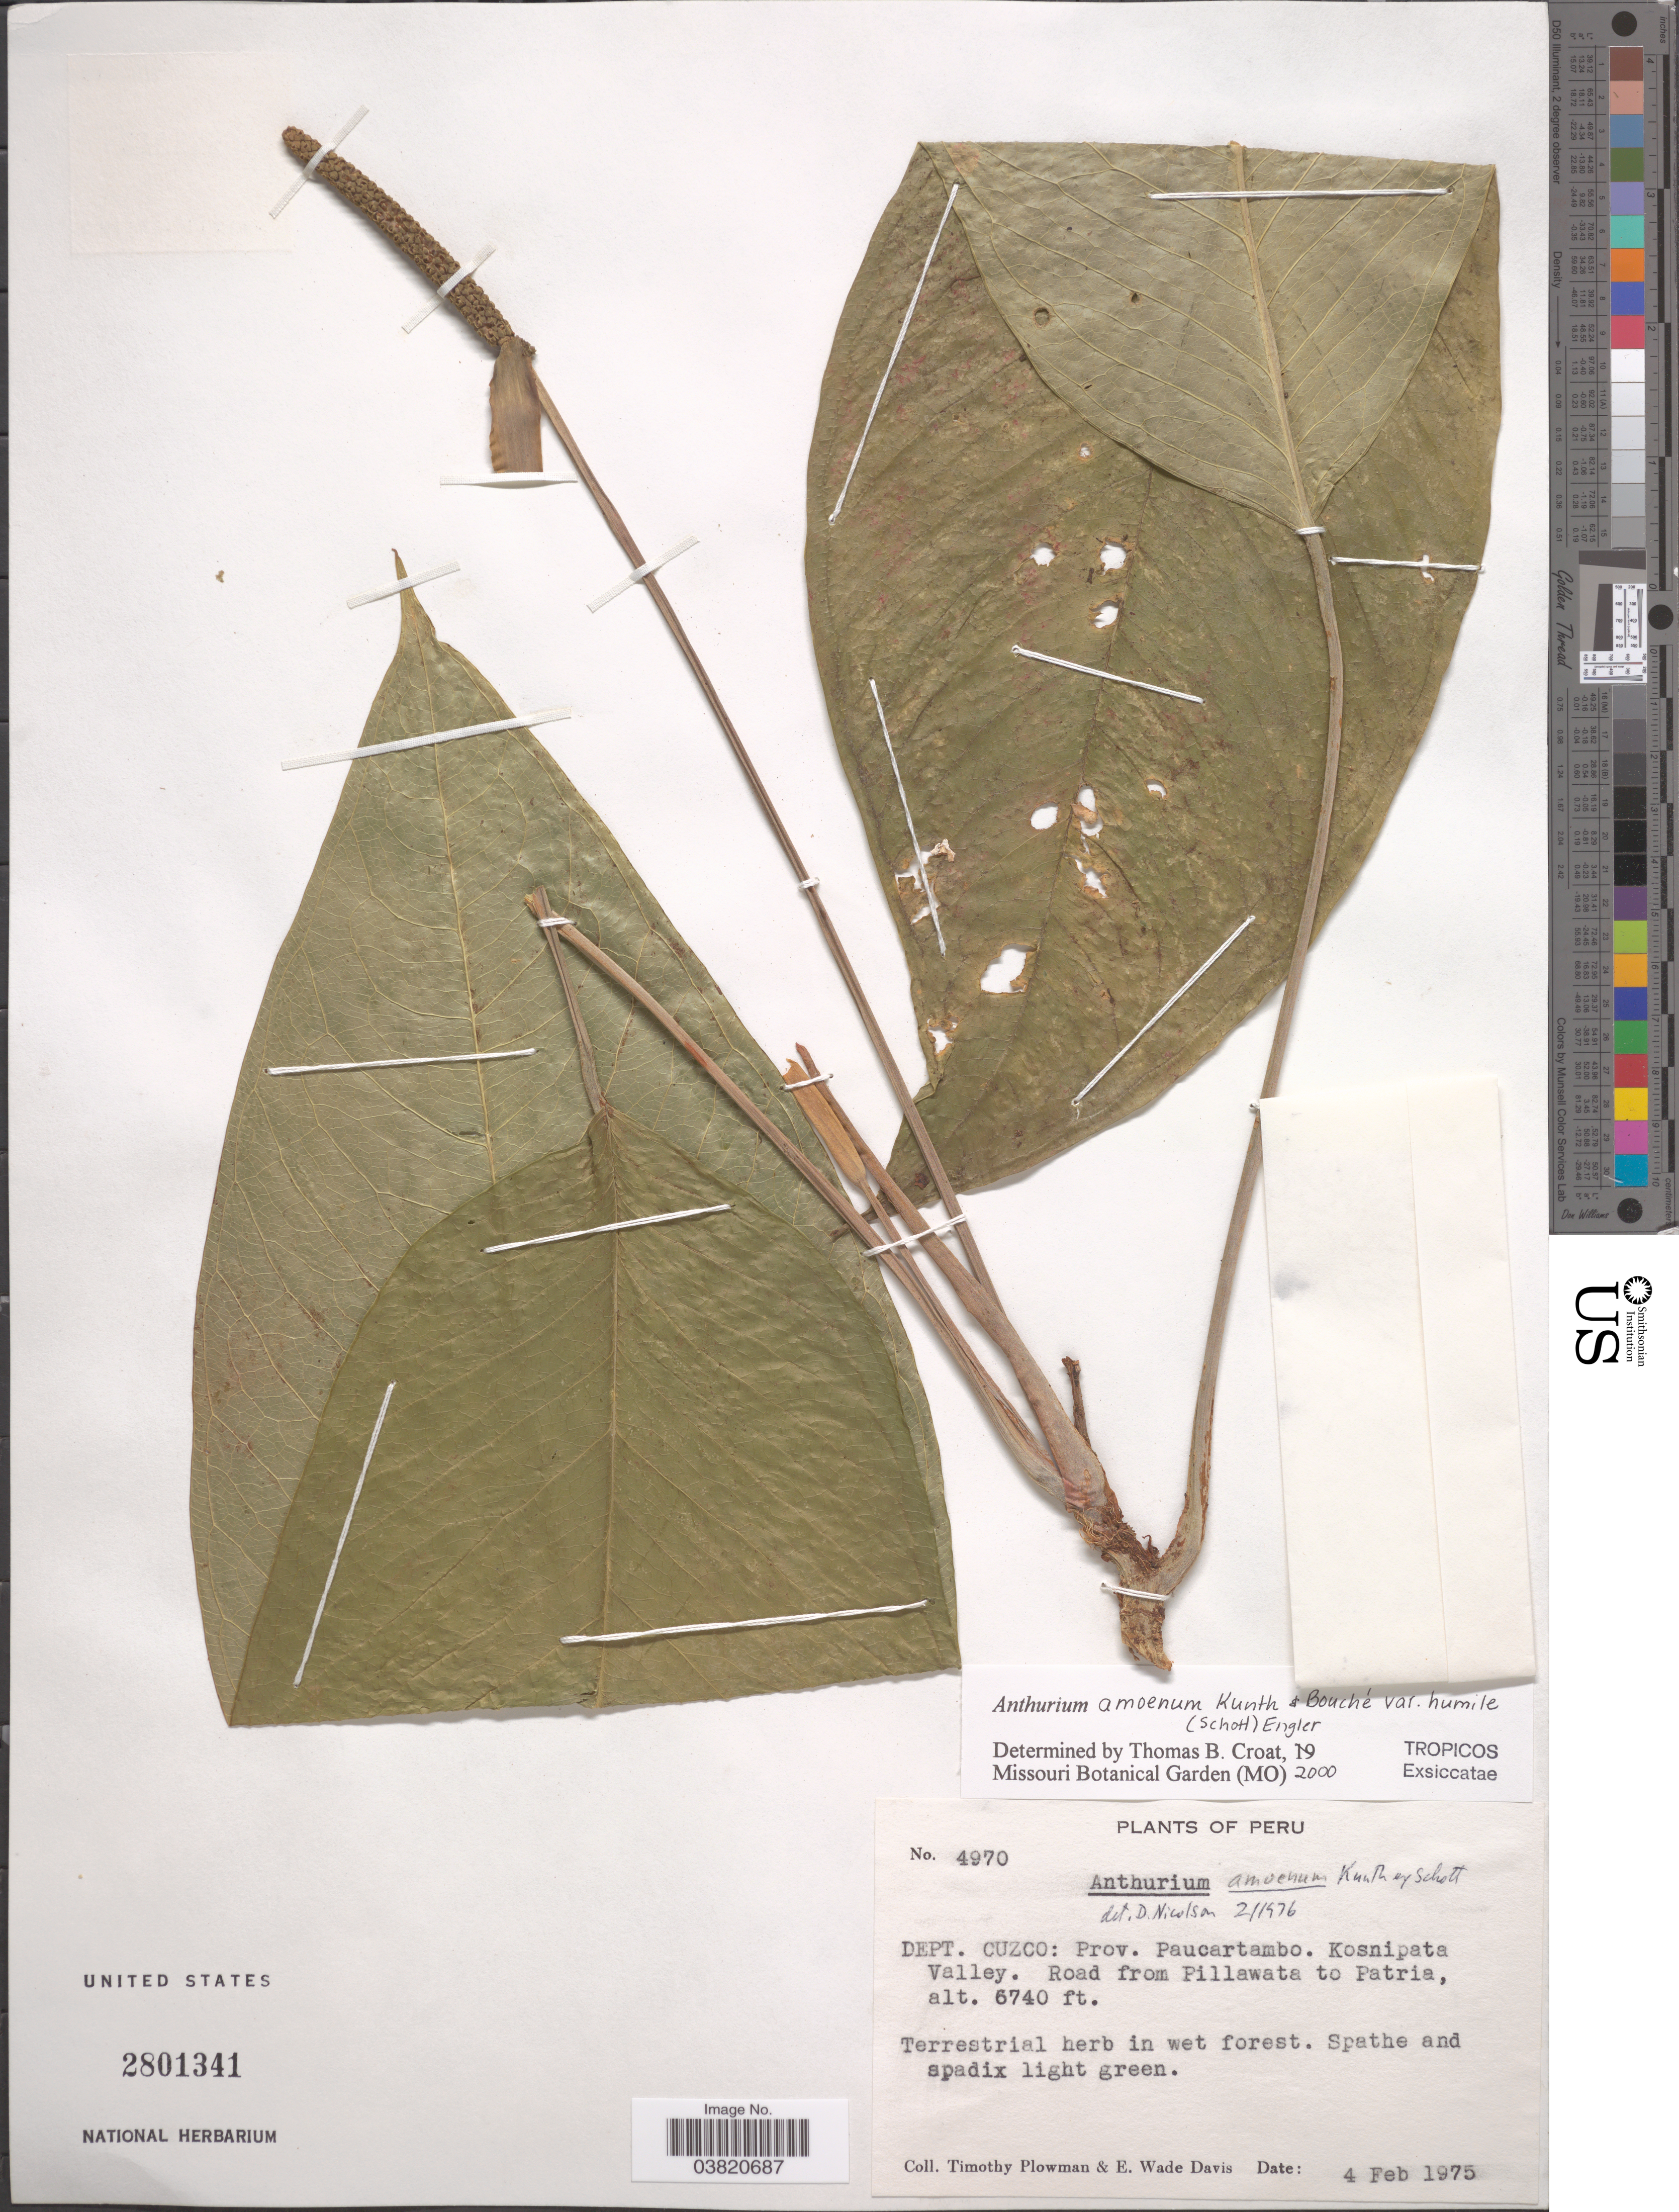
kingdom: Plantae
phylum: Tracheophyta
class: Liliopsida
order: Alismatales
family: Araceae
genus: Anthurium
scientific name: Anthurium amoenum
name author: Kunth & C.D. Bouché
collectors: T. Plowman & E. Wade-Davis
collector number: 4970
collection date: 1975-02-04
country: Peru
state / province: Cusco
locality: Dept. Cuzco: Prov. Paucartambo. Kosnipata Valley. Road from Pillawata to Patria.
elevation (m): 2054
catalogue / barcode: US 2801341